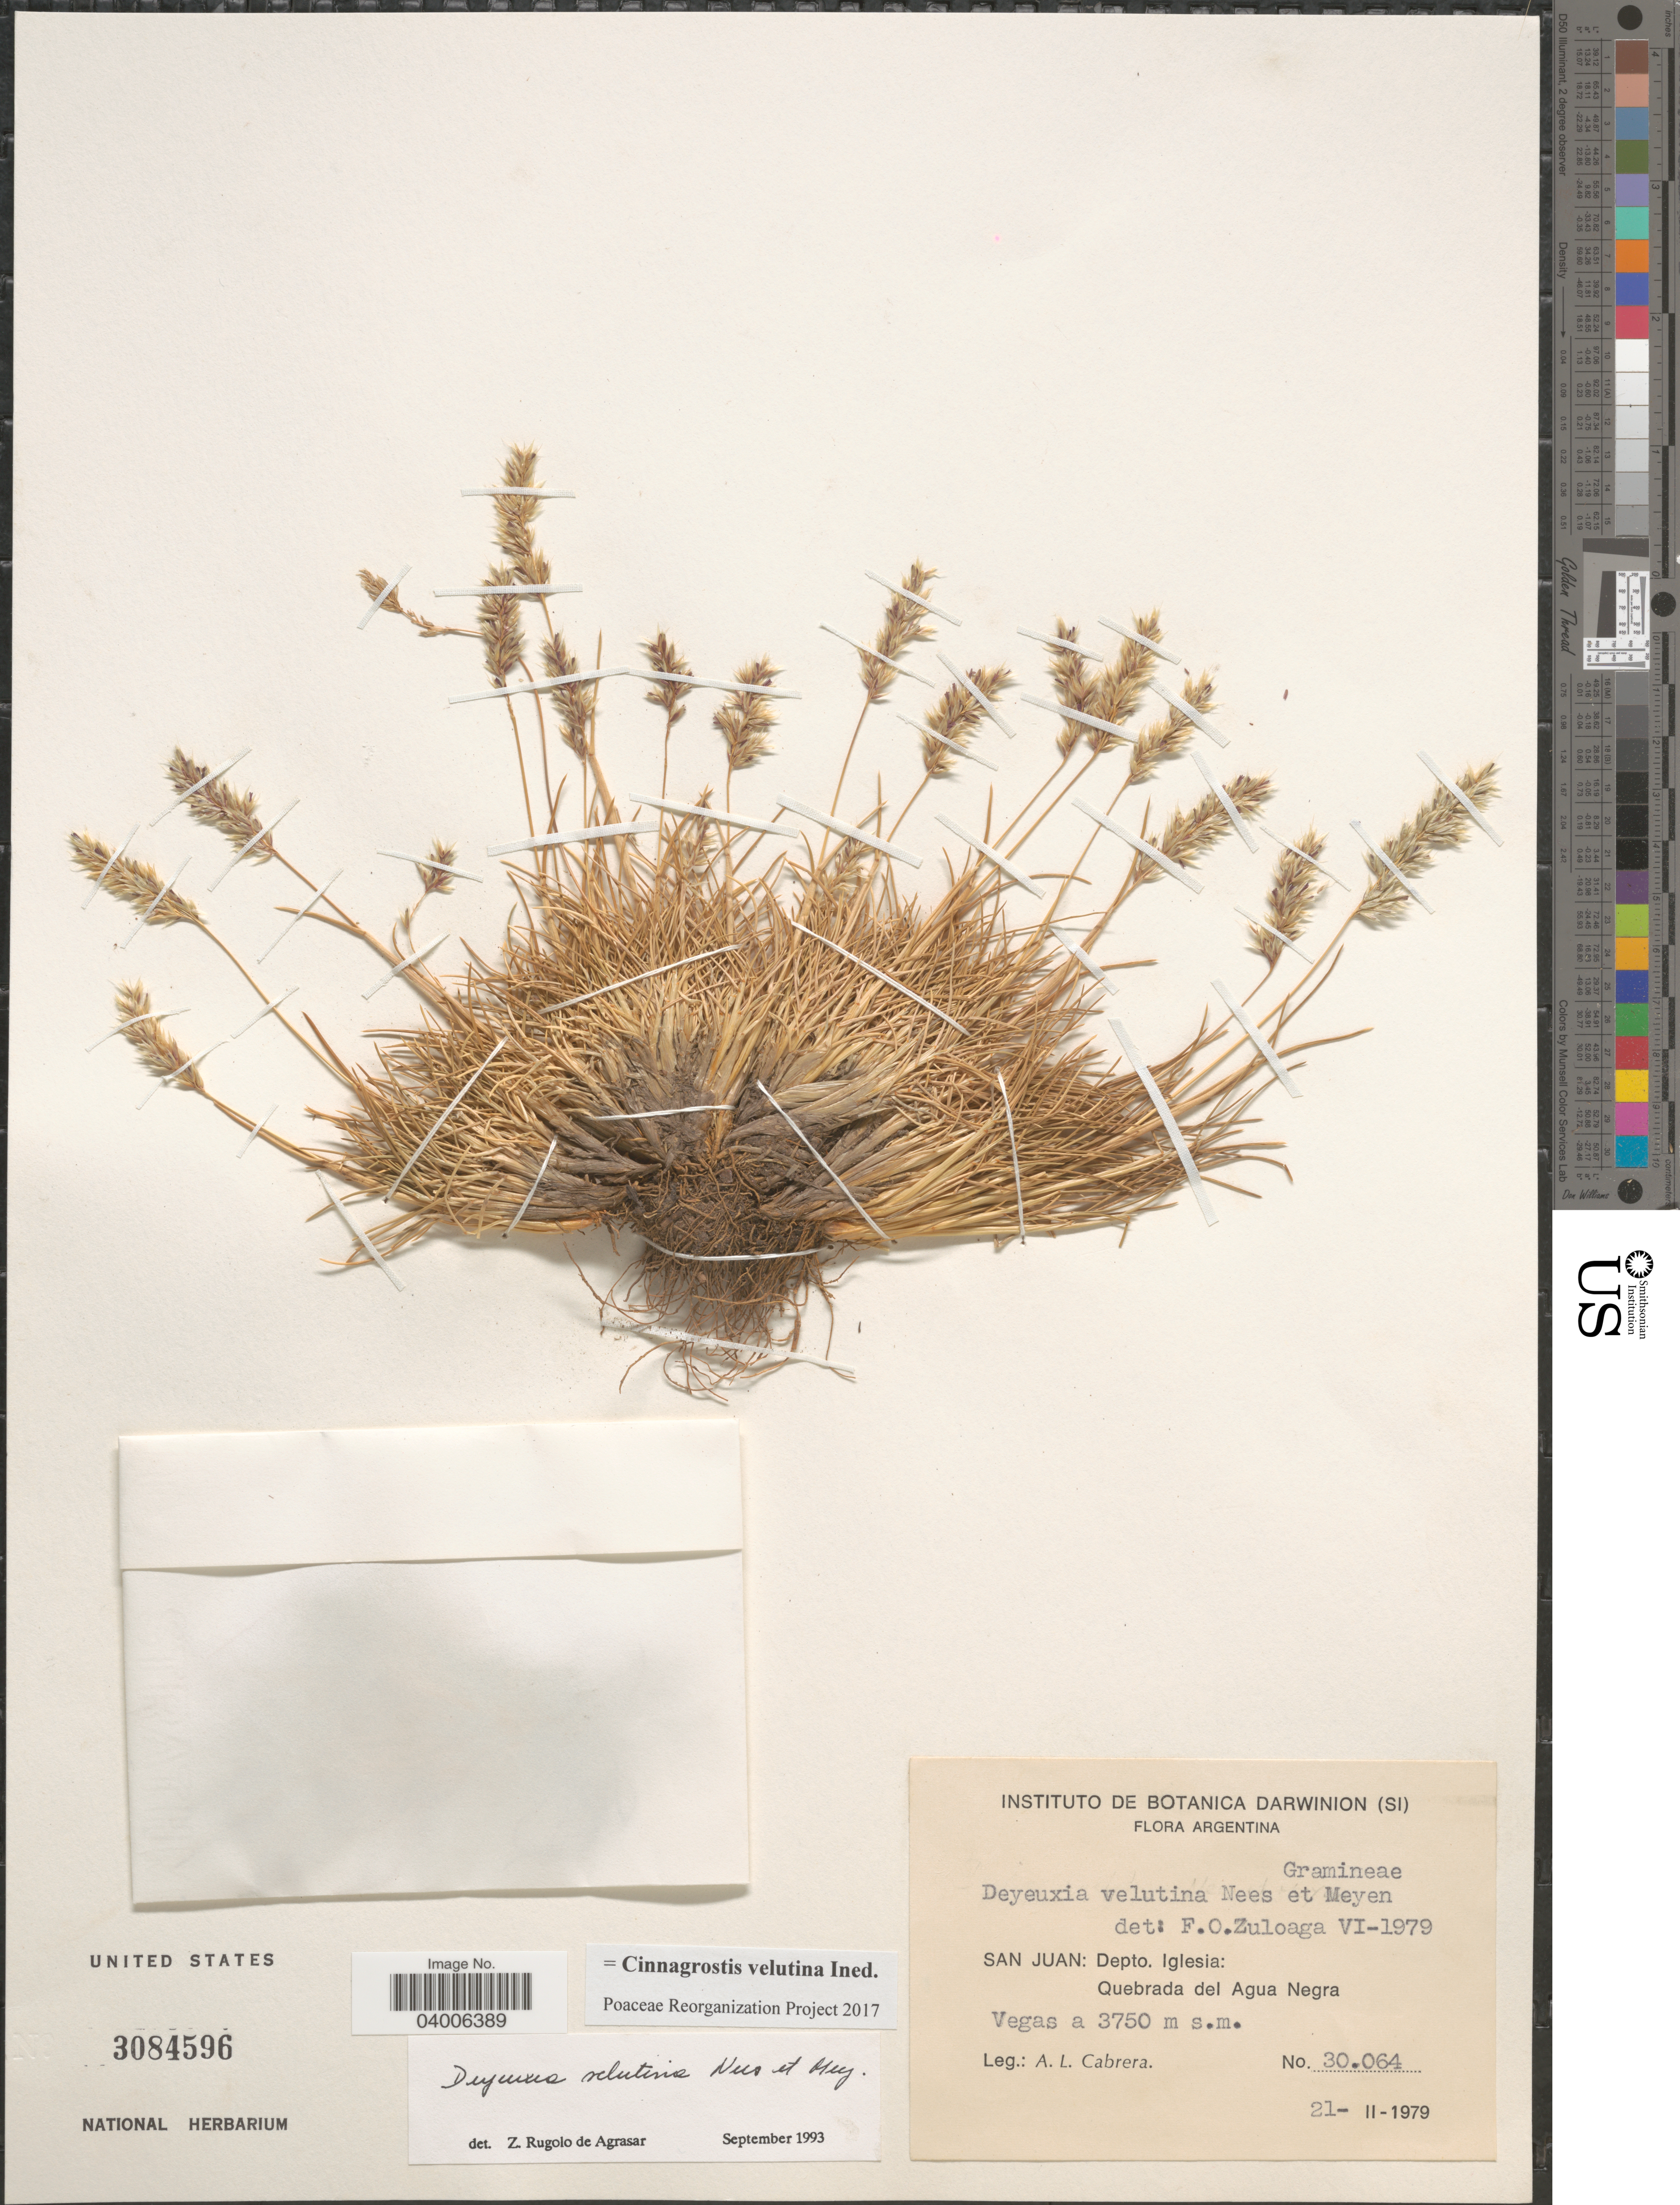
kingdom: Plantae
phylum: Tracheophyta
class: Liliopsida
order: Poales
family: Poaceae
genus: Cinnagrostis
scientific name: Cinnagrostis velutina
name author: (Nees & Meyen) P.M. Peterson et al.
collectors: A. L. Cabrera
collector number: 30064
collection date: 1979-02-21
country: Argentina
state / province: San Juan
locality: Depto. Iglesia: Quebrada del Agua Negra. Vegas.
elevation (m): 3750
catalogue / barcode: US 3084596